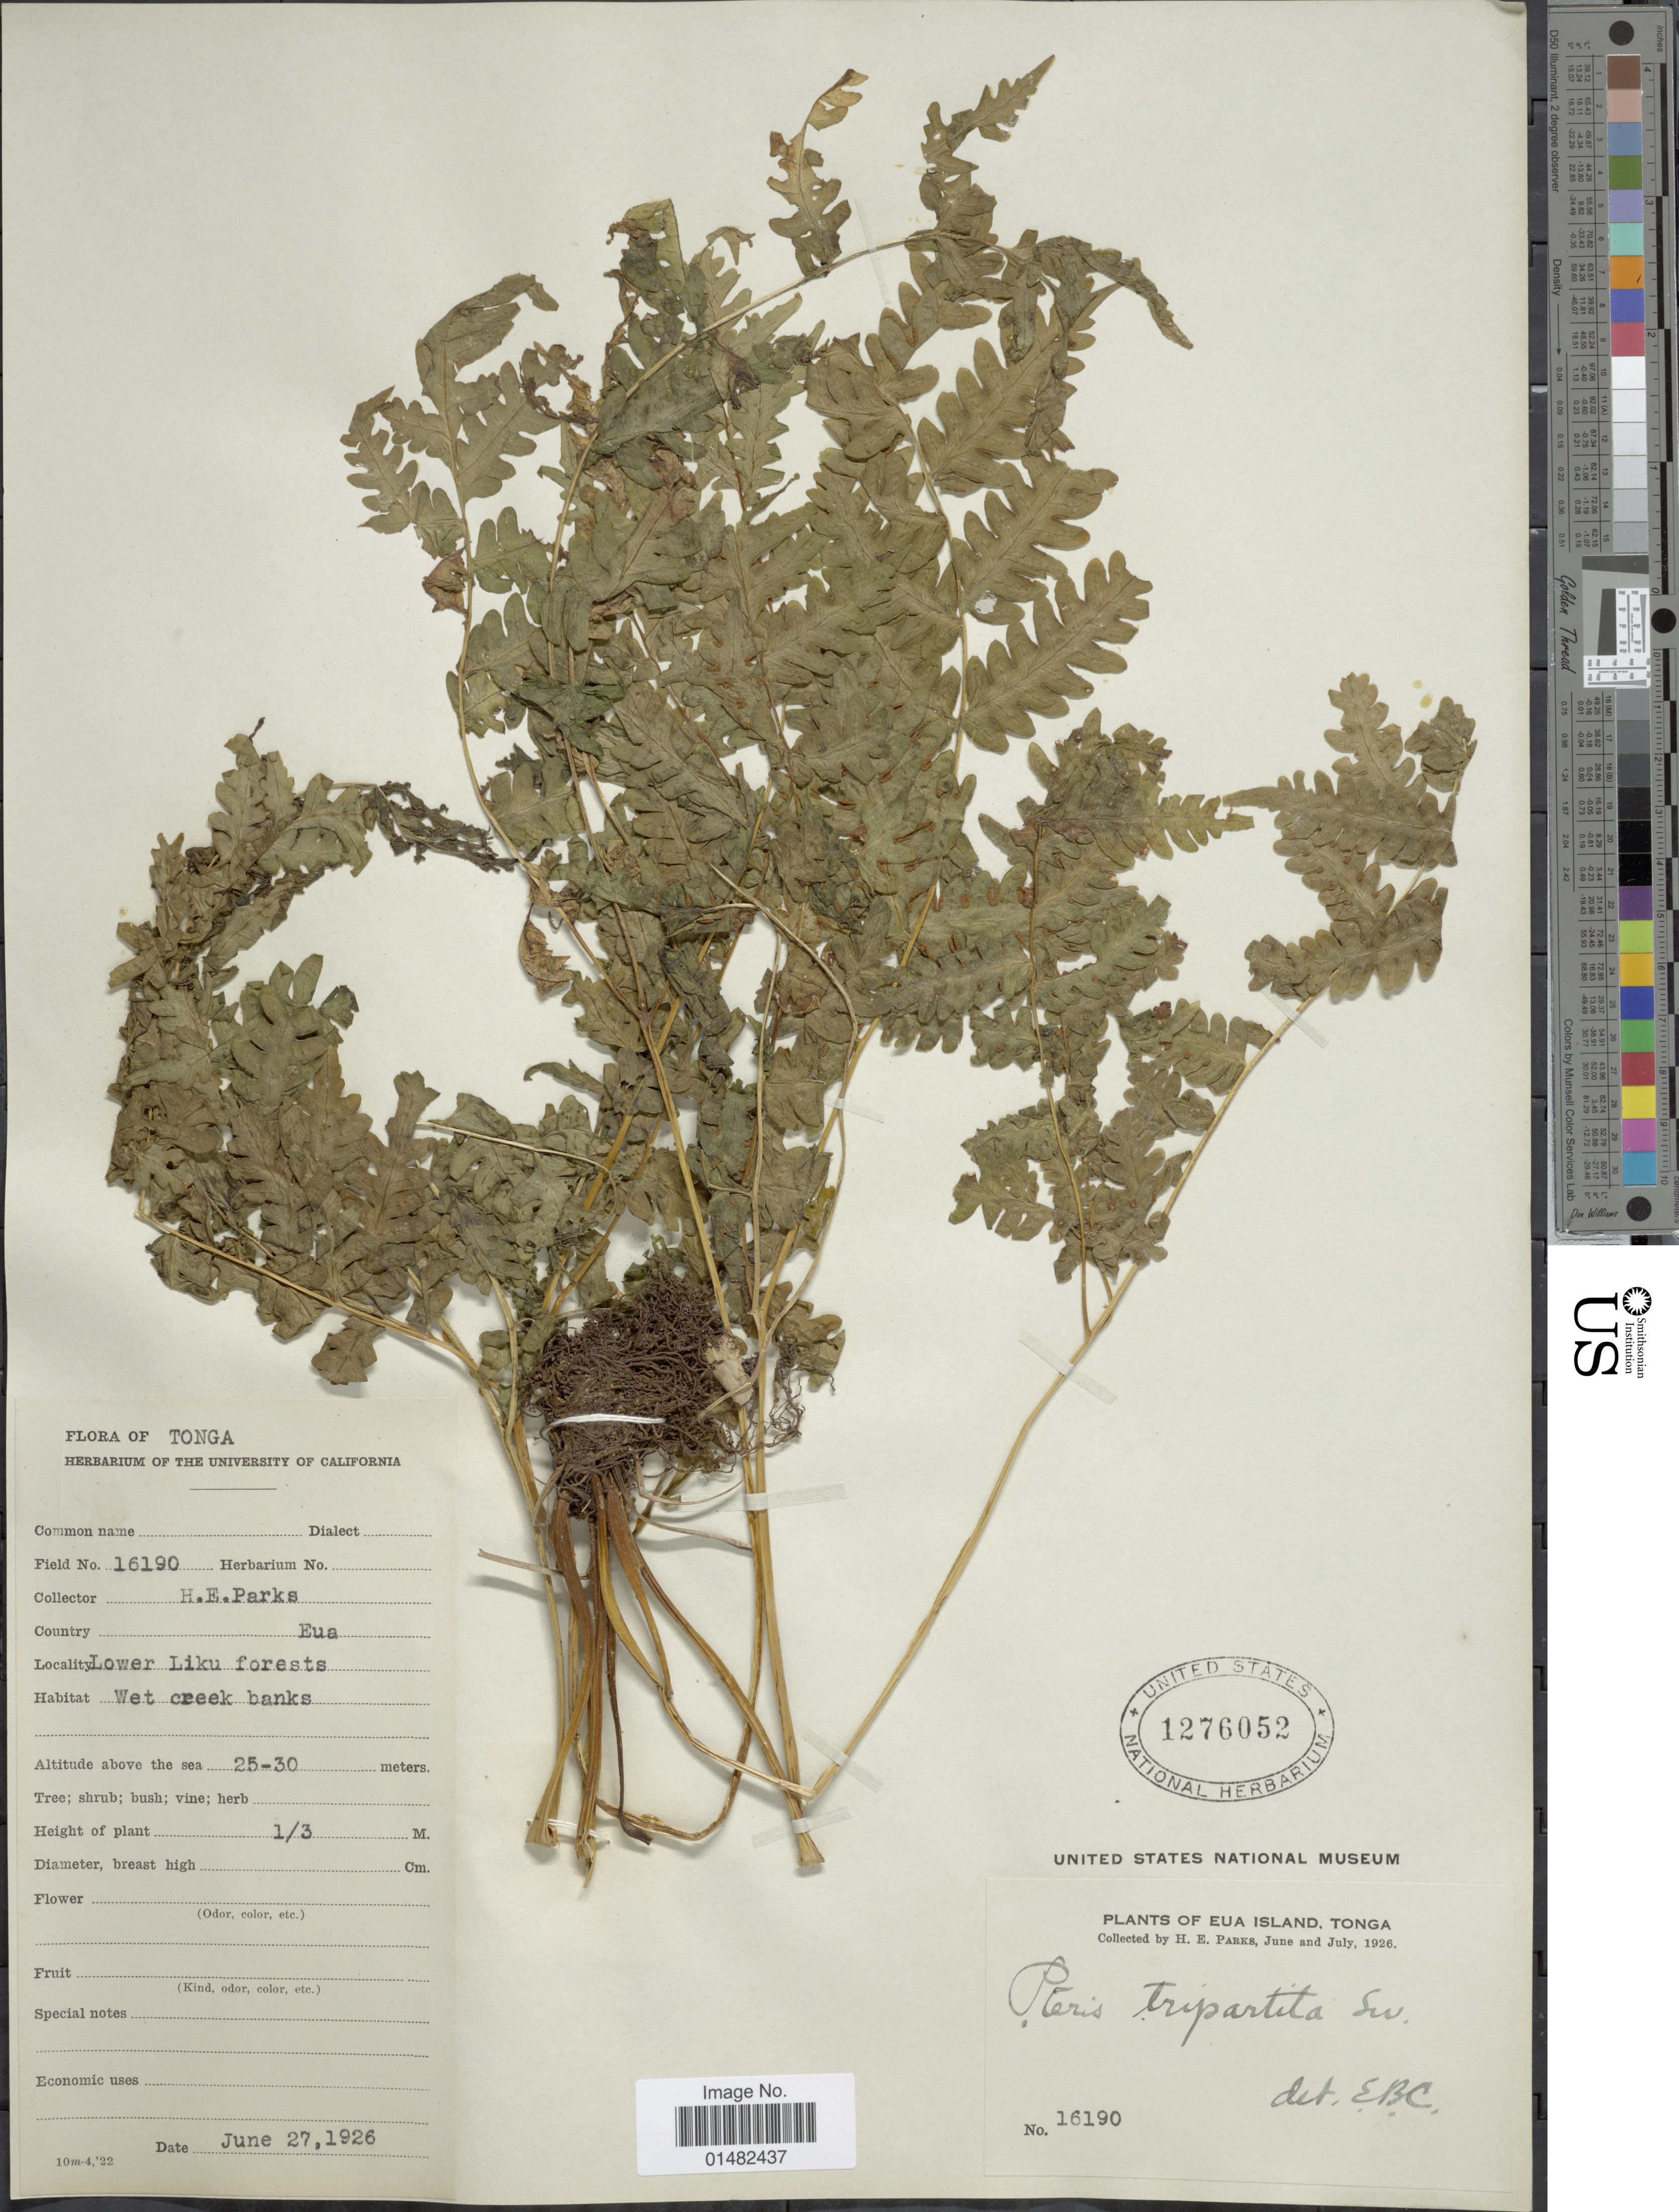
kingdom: Plantae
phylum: Tracheophyta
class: Polypodiopsida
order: Polypodiales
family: Pteridaceae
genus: Pteris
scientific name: Pteris tripartita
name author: Sw.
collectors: H. E. Parks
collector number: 16190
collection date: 1926-06/1926-07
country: Tonga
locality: Lower Liku forests, Eua Island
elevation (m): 25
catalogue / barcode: US 1276052